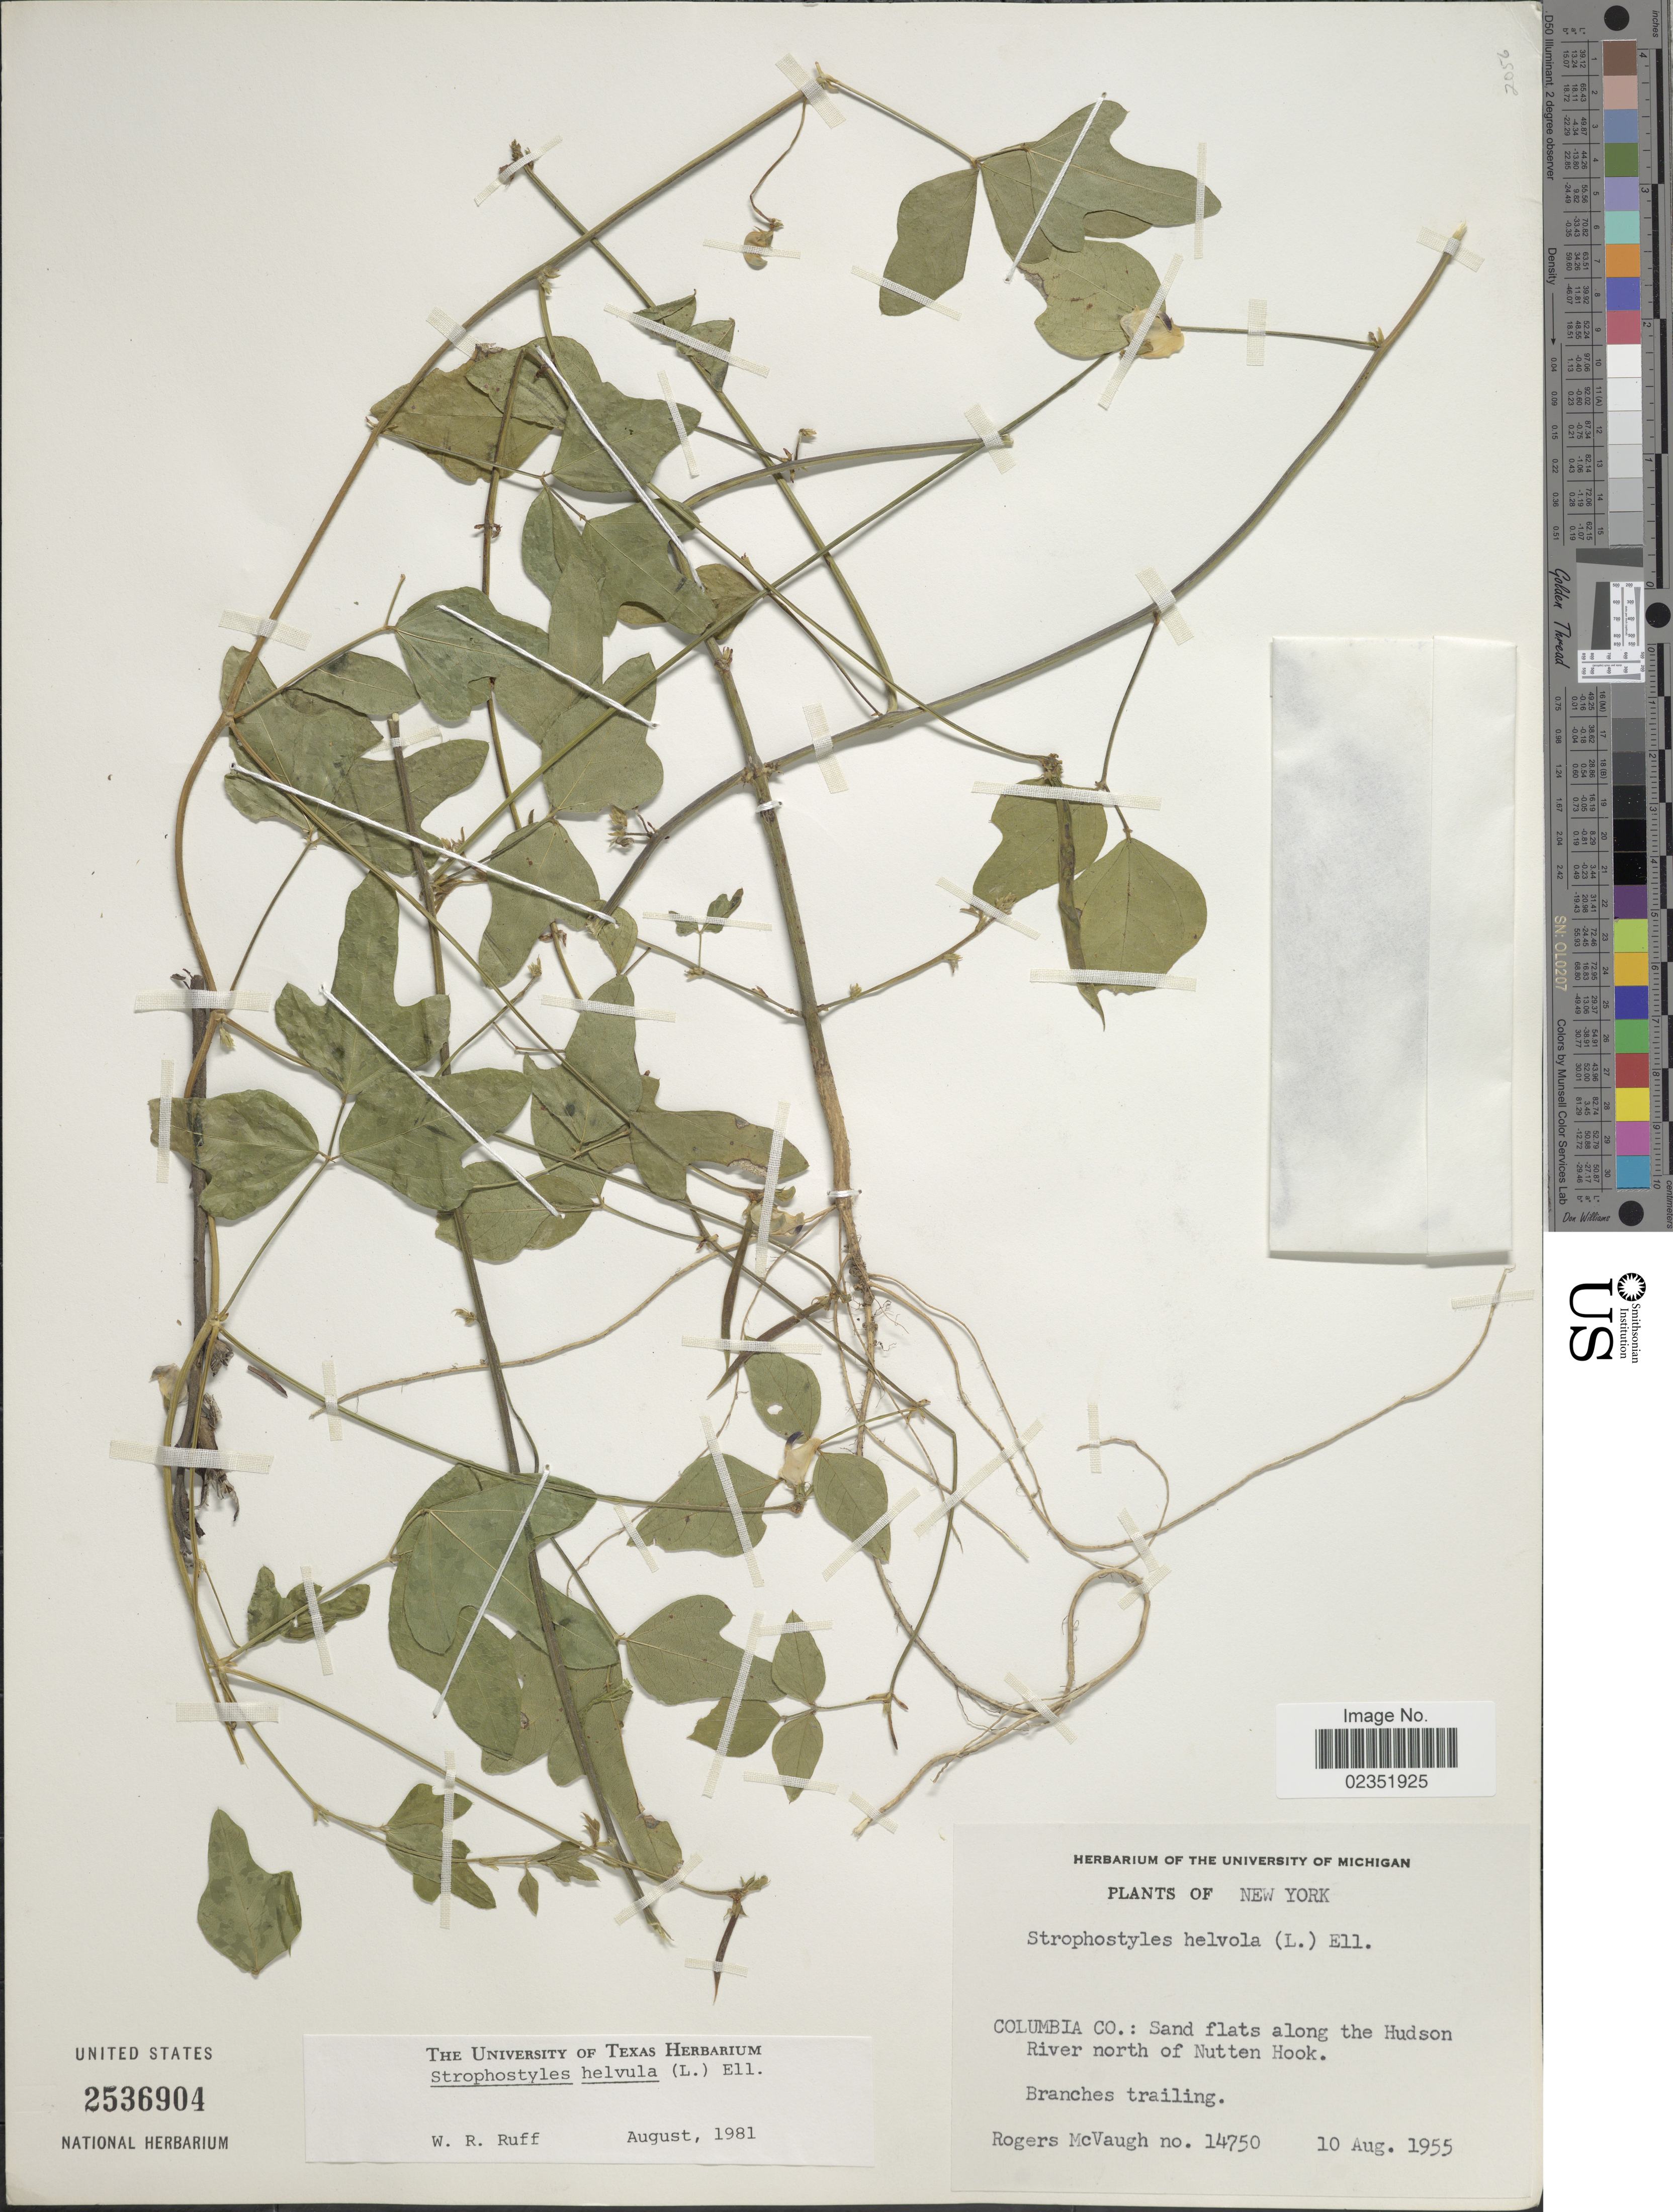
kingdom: Plantae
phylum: Tracheophyta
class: Magnoliopsida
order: Fabales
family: Fabaceae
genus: Strophostyles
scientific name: Strophostyles helvola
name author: (L.) Elliott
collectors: R. McVaugh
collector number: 14750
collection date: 1955-08-10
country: United States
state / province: New York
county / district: Columbia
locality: Columbia Co: Sand flats along the Hudson River north of Nutten Hook. Branches trailing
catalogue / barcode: US 2536904